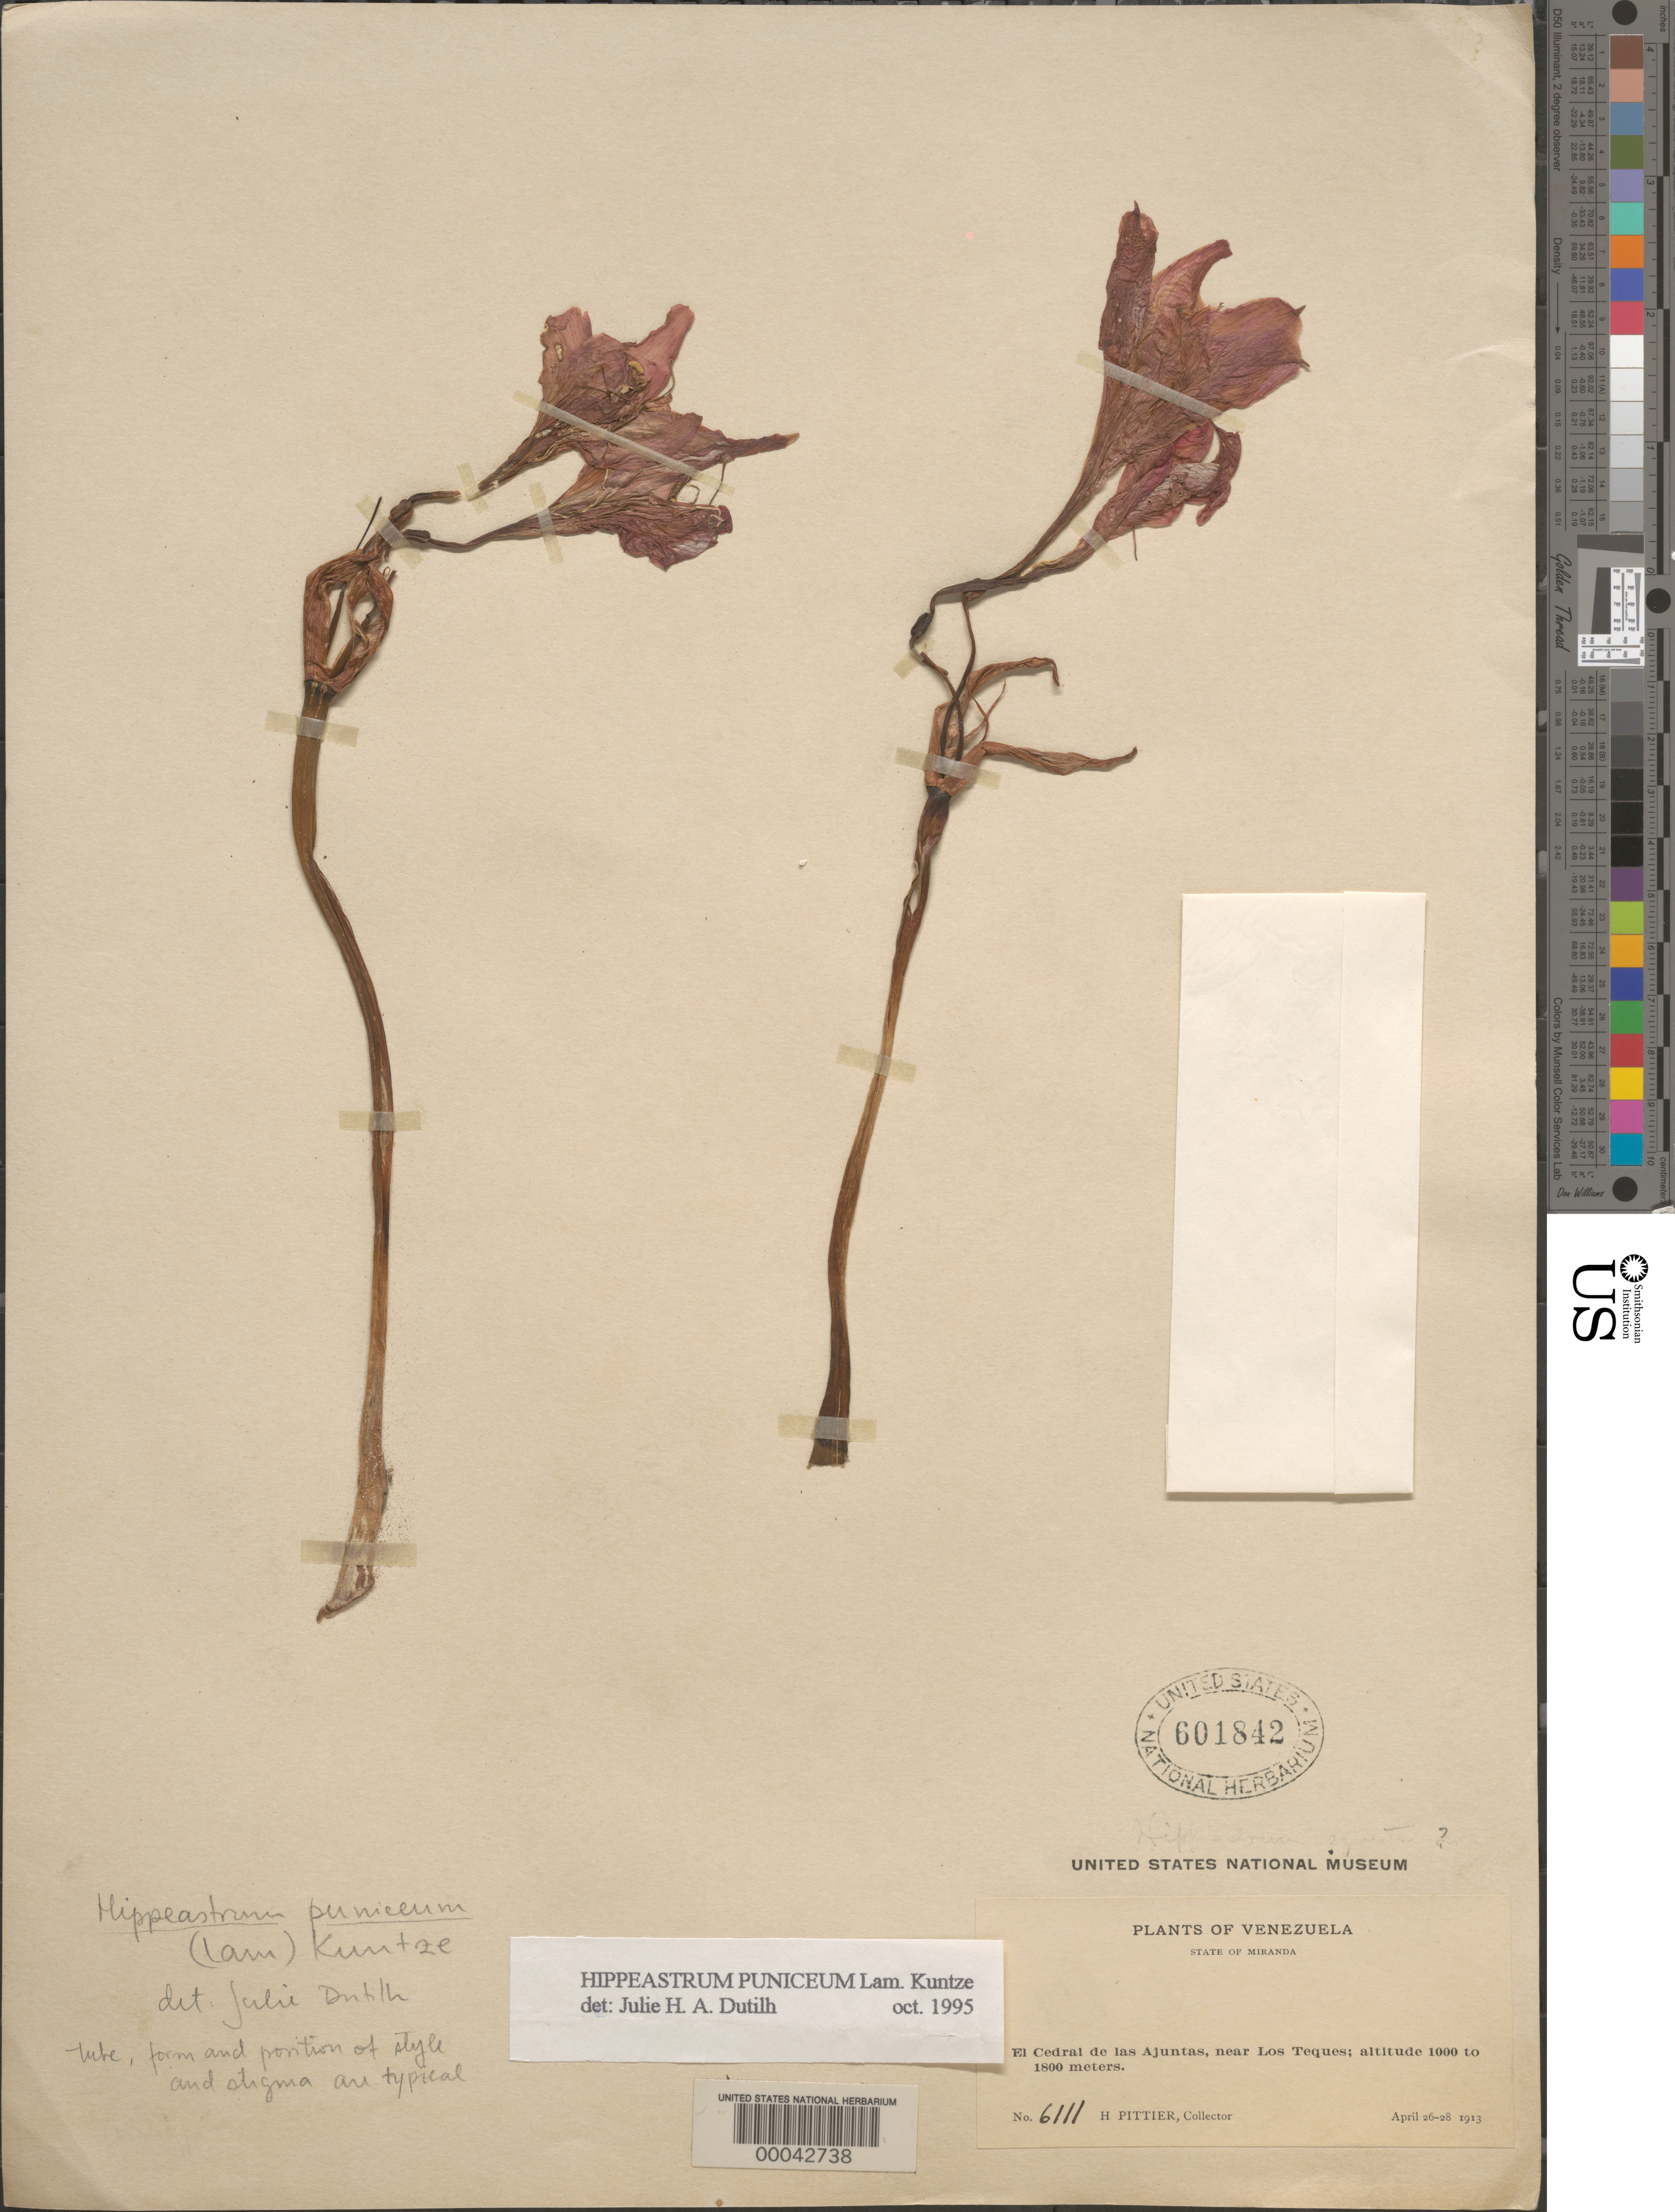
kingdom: Plantae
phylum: Tracheophyta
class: Liliopsida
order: Asparagales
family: Amaryllidaceae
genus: Hippeastrum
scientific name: Hippeastrum puniceum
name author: (Lam.) Voss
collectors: H. F. Pittier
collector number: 6111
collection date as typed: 26 Apr 1913 to 28 Apr 1913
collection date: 1913-04-26/1913-04-28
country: Venezuela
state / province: Miranda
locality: El cedral de las ajuntas, near los teques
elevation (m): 1000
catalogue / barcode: US 601842